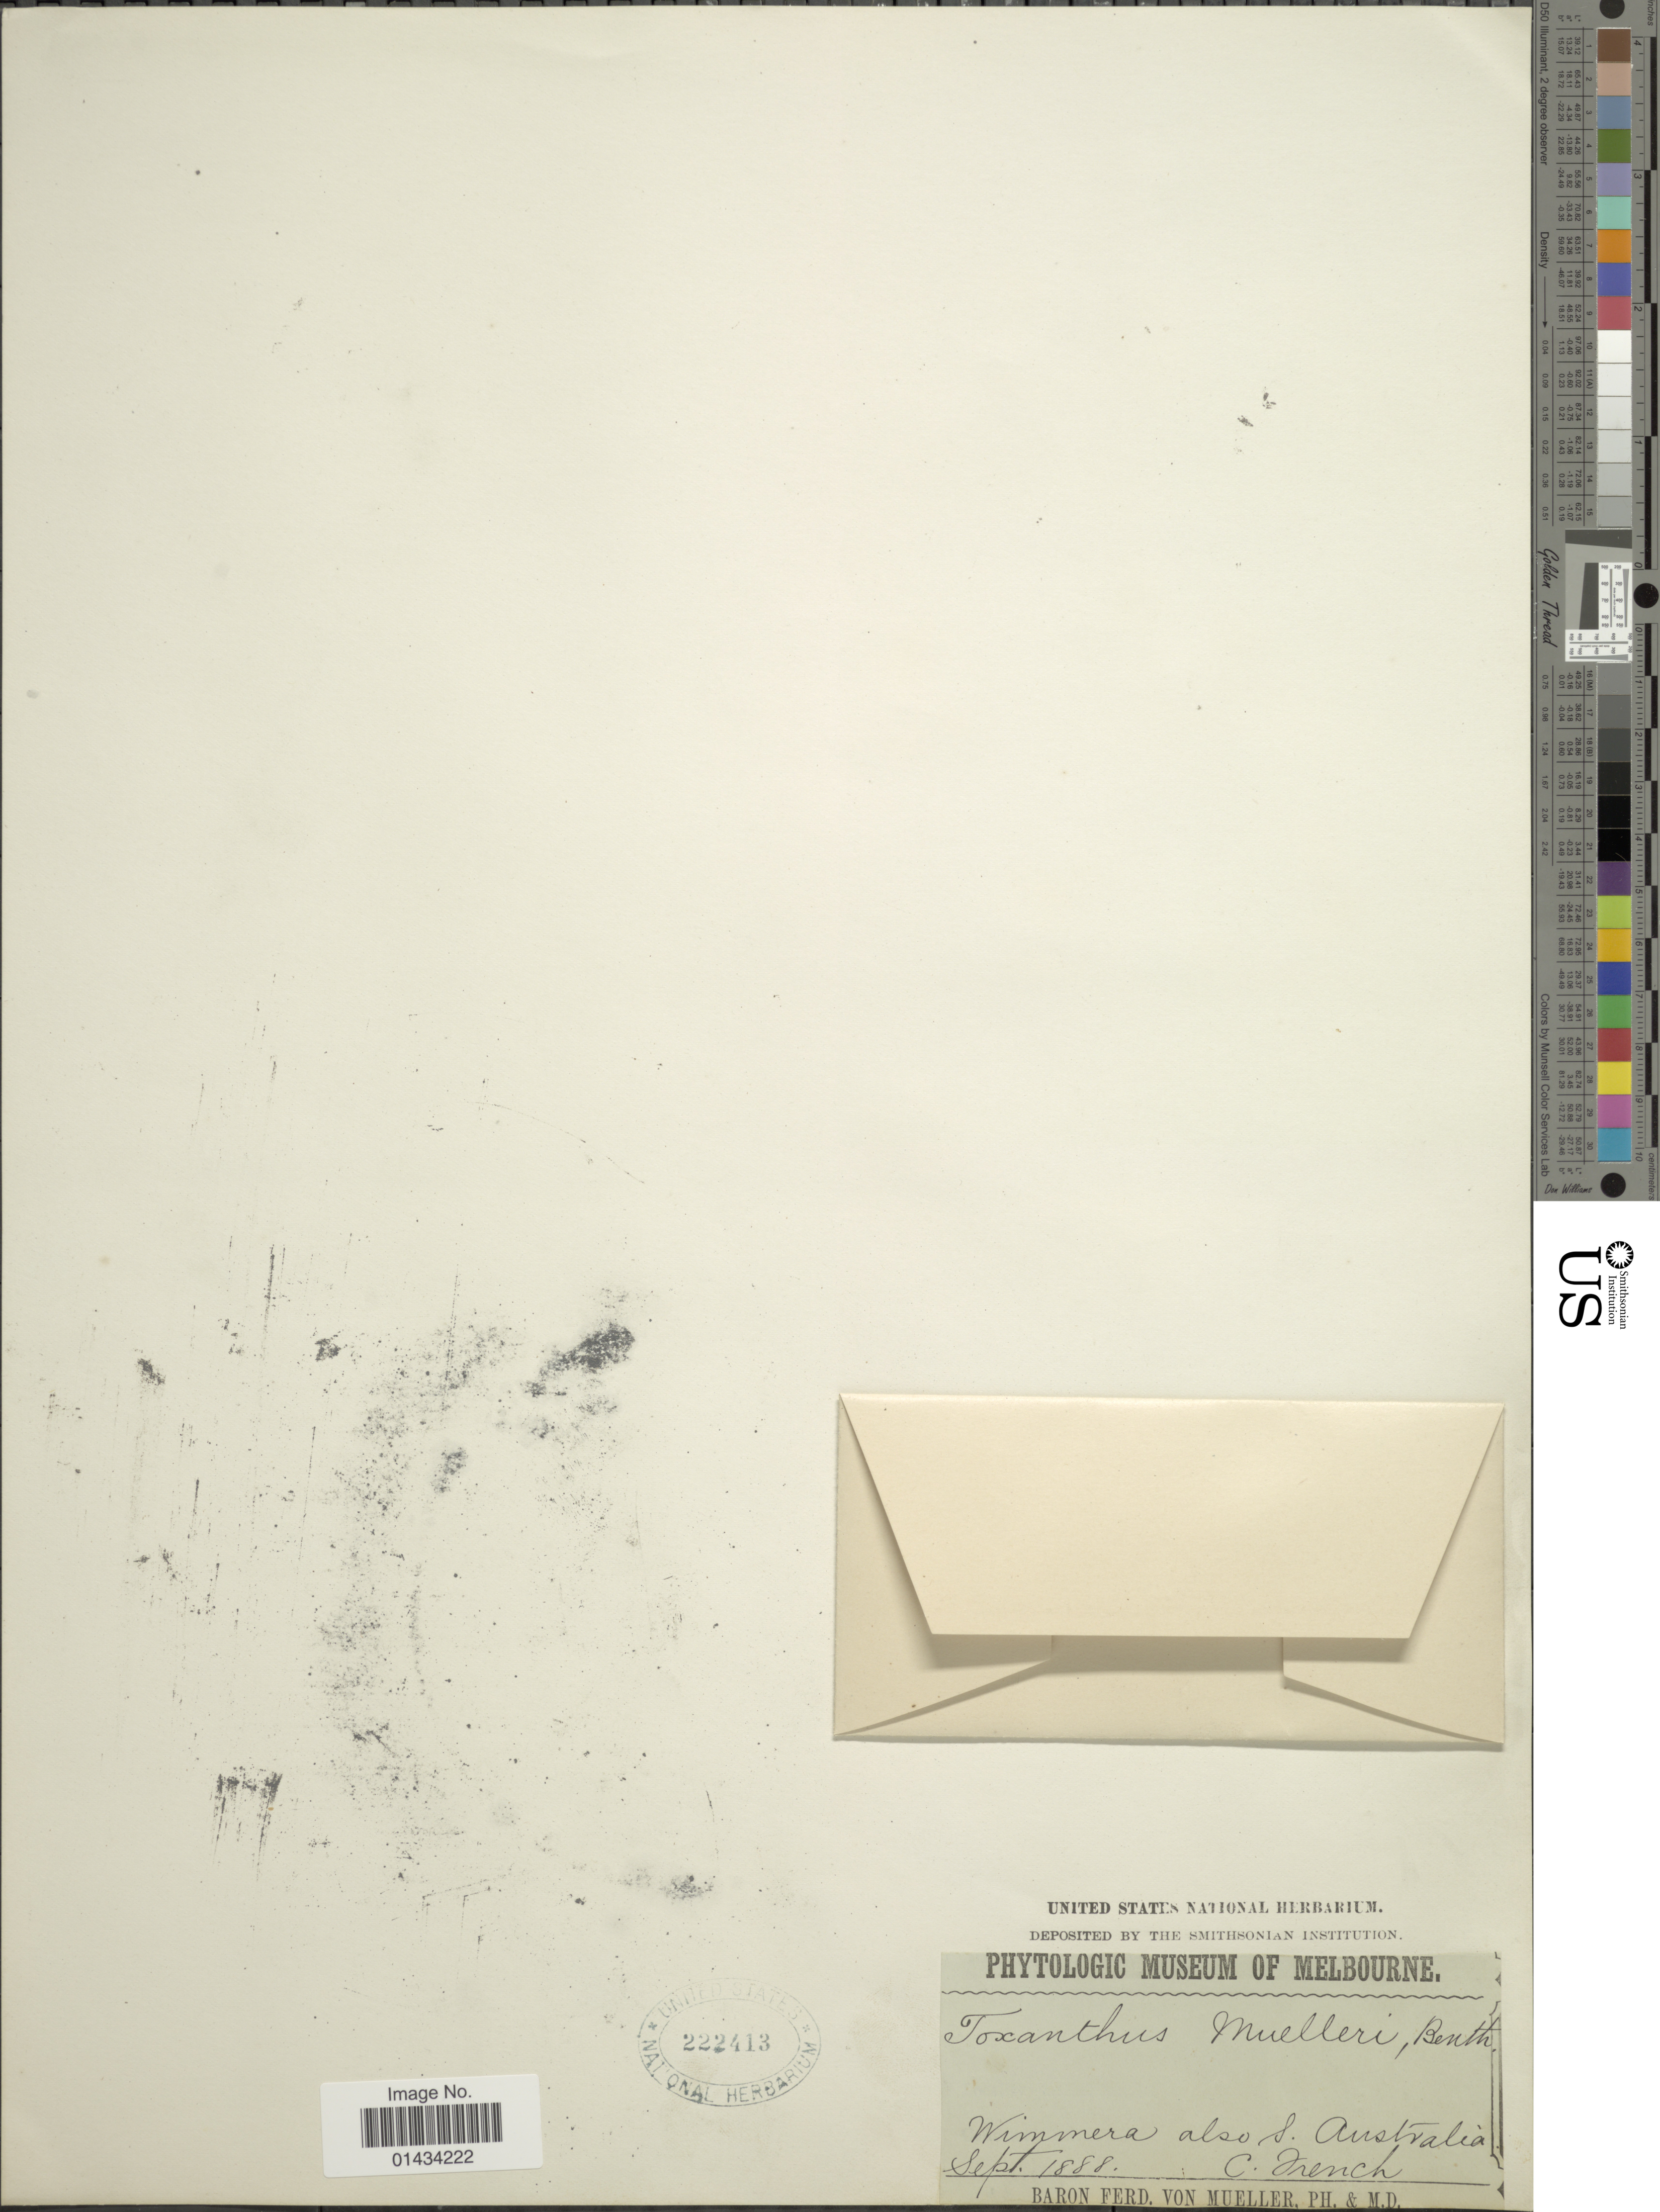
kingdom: Plantae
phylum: Tracheophyta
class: Magnoliopsida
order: Asterales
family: Asteraceae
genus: Millotia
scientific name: Millotia muelleri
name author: (Sond.) P.S. Short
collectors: C. French & B. von Mueller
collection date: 1888-09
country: Australia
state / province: South Australia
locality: Wimmera also S. Australia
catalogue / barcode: US 222413